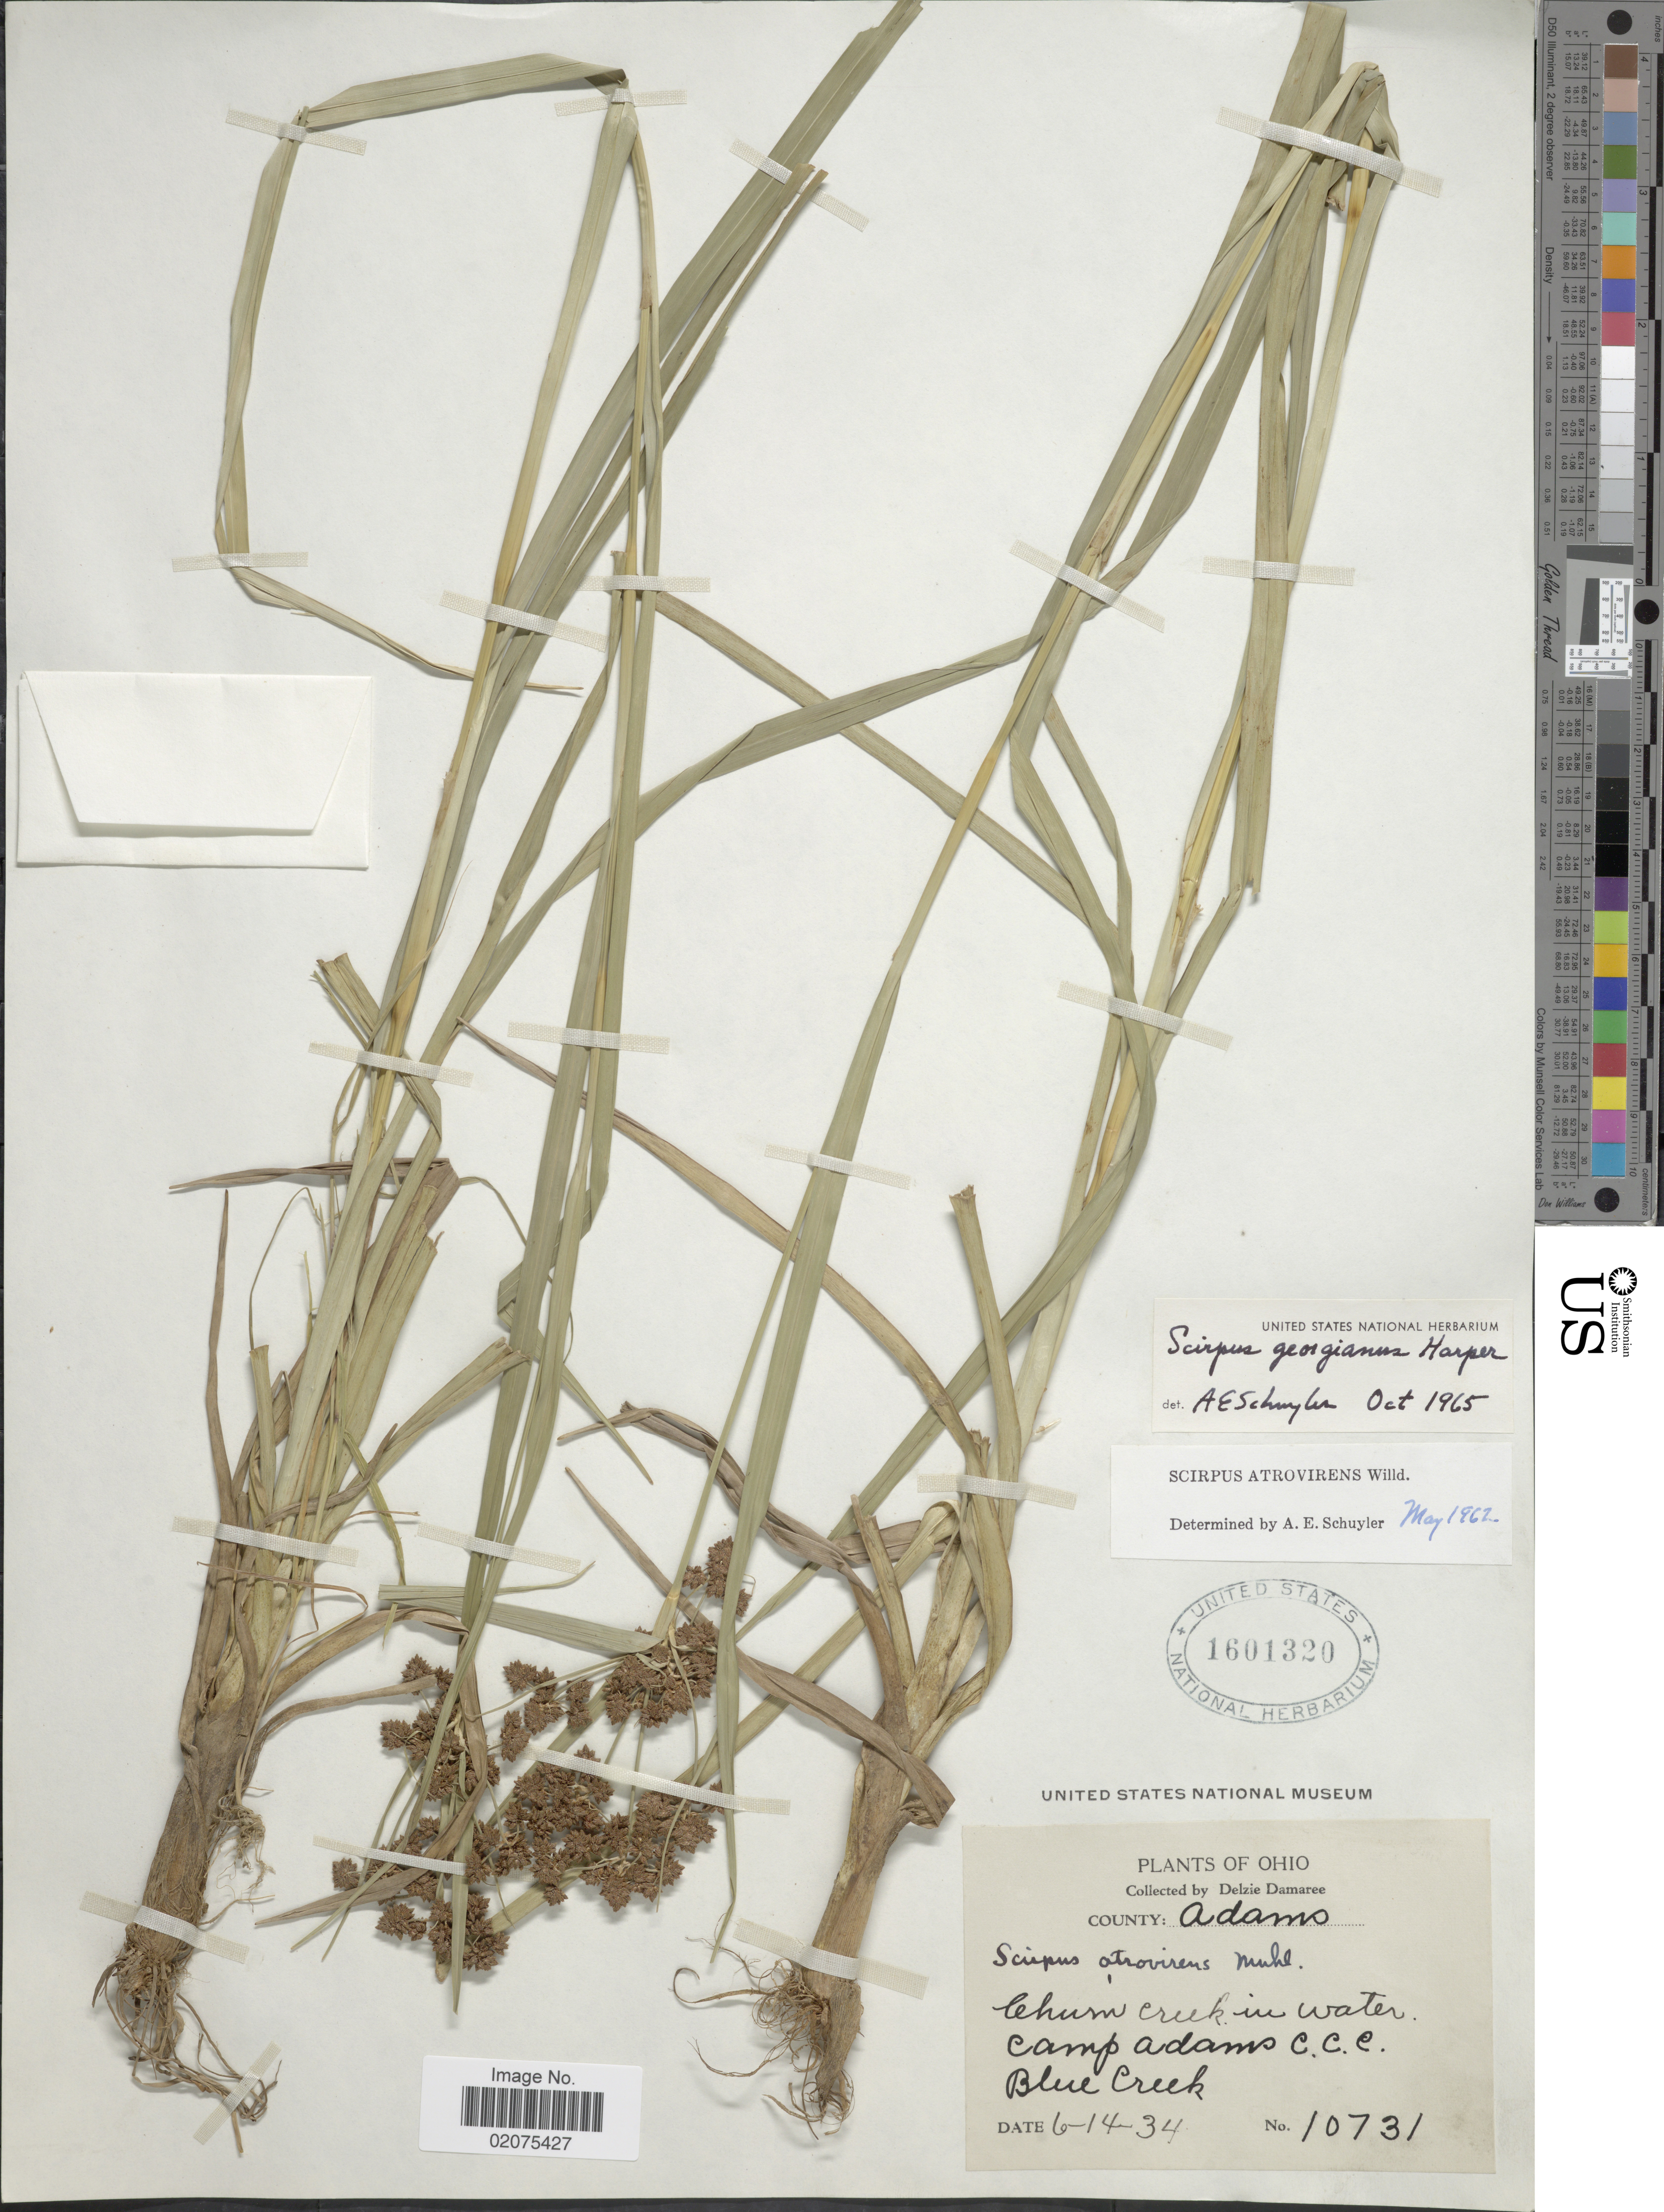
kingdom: Plantae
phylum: Tracheophyta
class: Liliopsida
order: Poales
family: Cyperaceae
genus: Scirpus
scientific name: Scirpus georgianus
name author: R.M. Harper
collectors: D. Demaree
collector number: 10731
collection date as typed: Transcribed d/m/y: 14/6/34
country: United States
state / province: Ohio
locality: County: Adams. Churin Creek in water camp Adams C.C.E. Blue Creek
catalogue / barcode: US 1601320